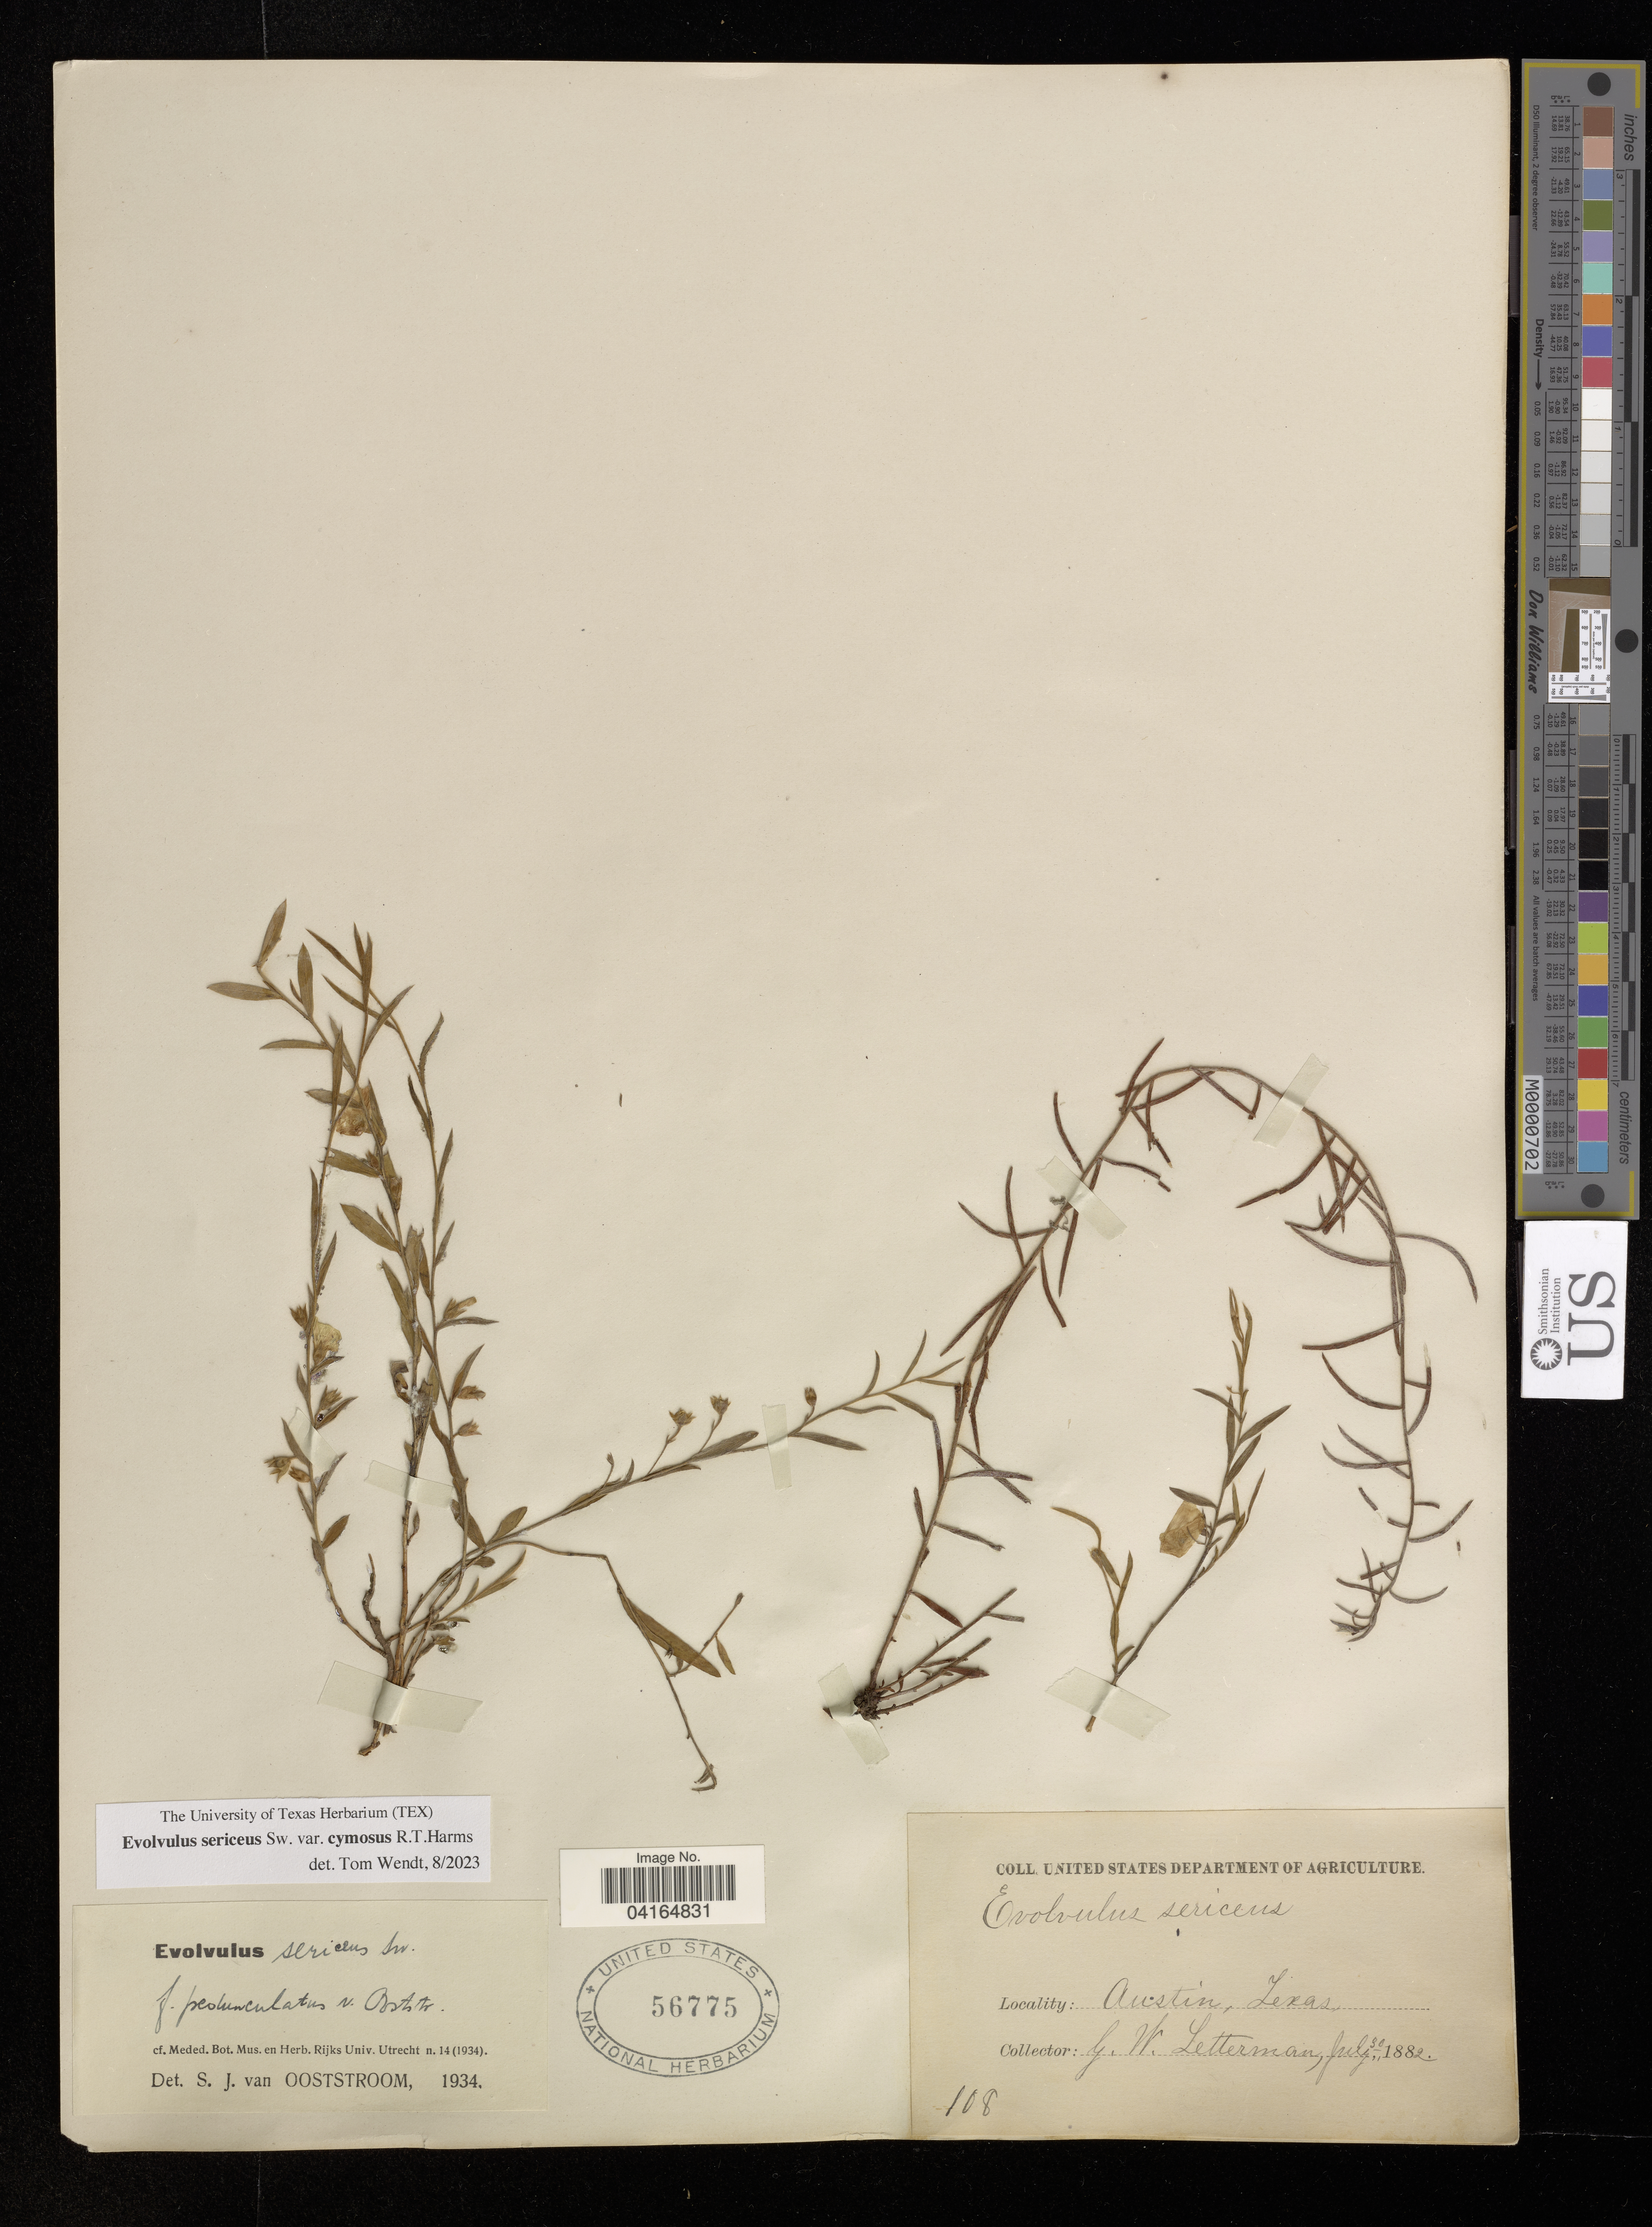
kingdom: Plantae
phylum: Tracheophyta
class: Magnoliopsida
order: Solanales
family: Convolvulaceae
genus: Evolvulus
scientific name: Evolvulus sericeus var. cymosus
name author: R.T. Harms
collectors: G. W. Letterman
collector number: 108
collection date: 1882-07-30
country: United States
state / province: Texas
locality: Austin.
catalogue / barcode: US 56775